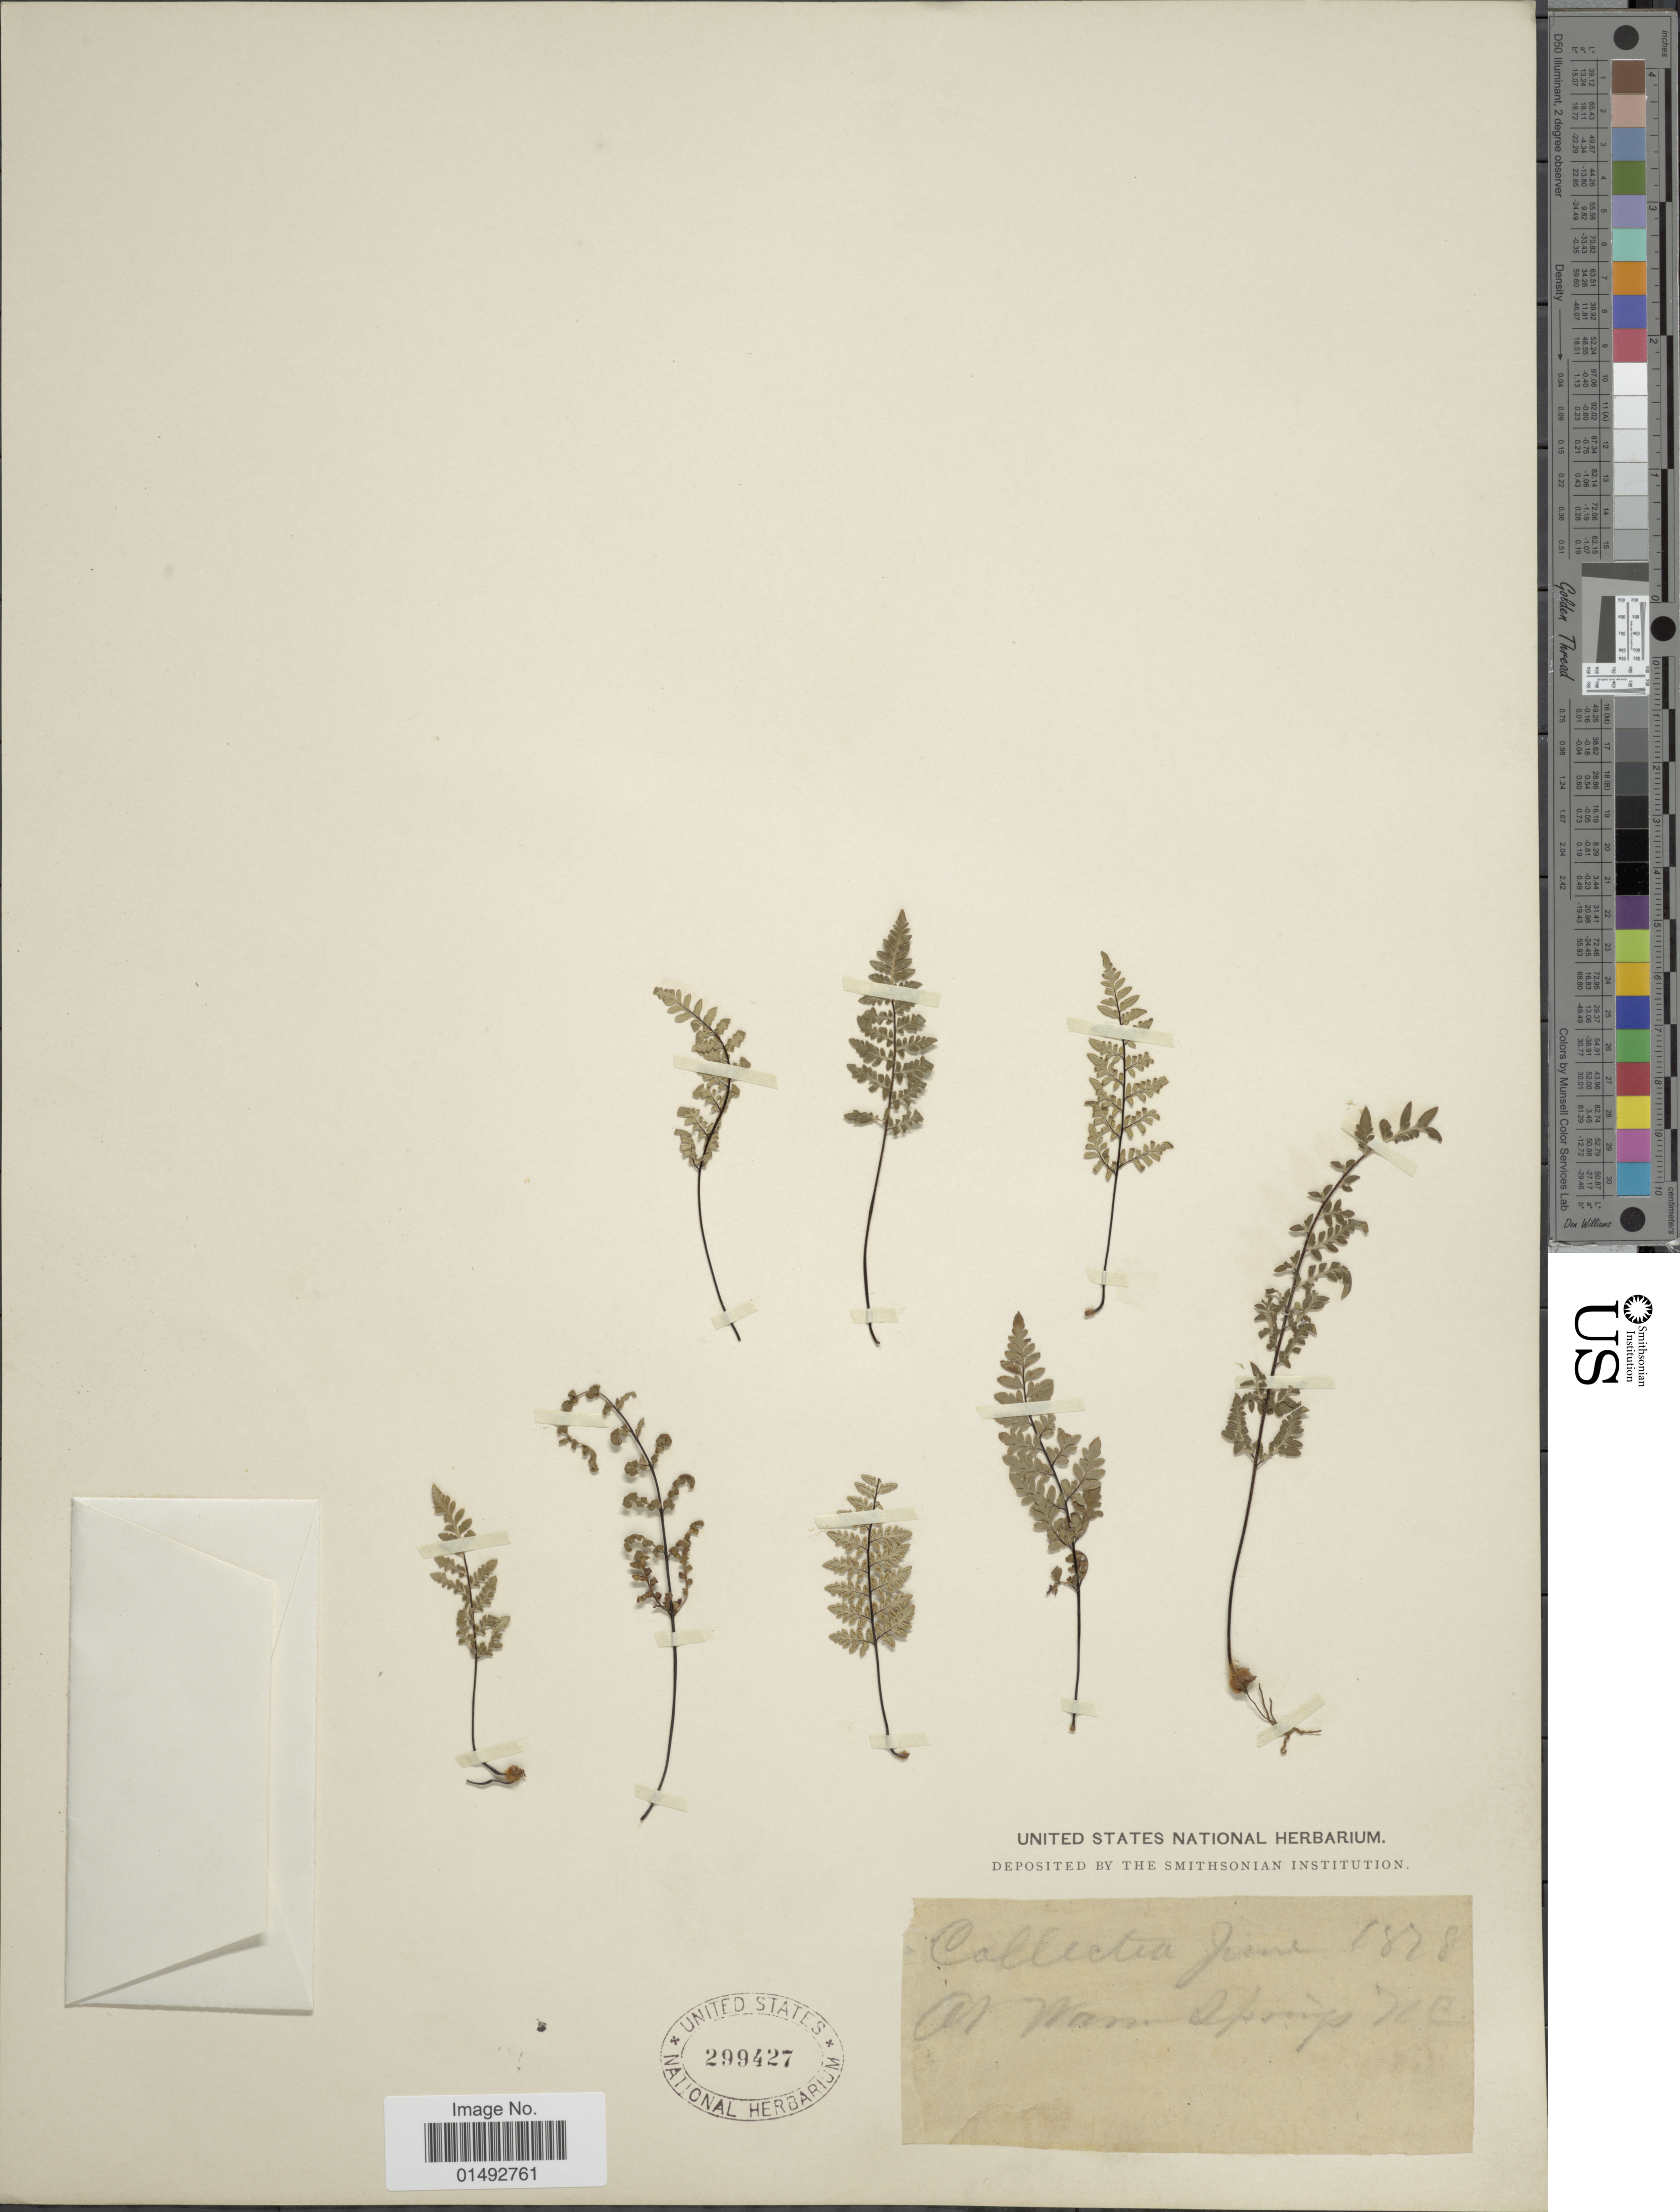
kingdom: Plantae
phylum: Tracheophyta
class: Polypodiopsida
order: Polypodiales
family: Pteridaceae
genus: Myriopteris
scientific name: Myriopteris alabamensis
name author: (Buckley) Grusz & Windham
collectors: ex herb. United States National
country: United States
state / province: North Carolina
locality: At Warm Springs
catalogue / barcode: US 299427